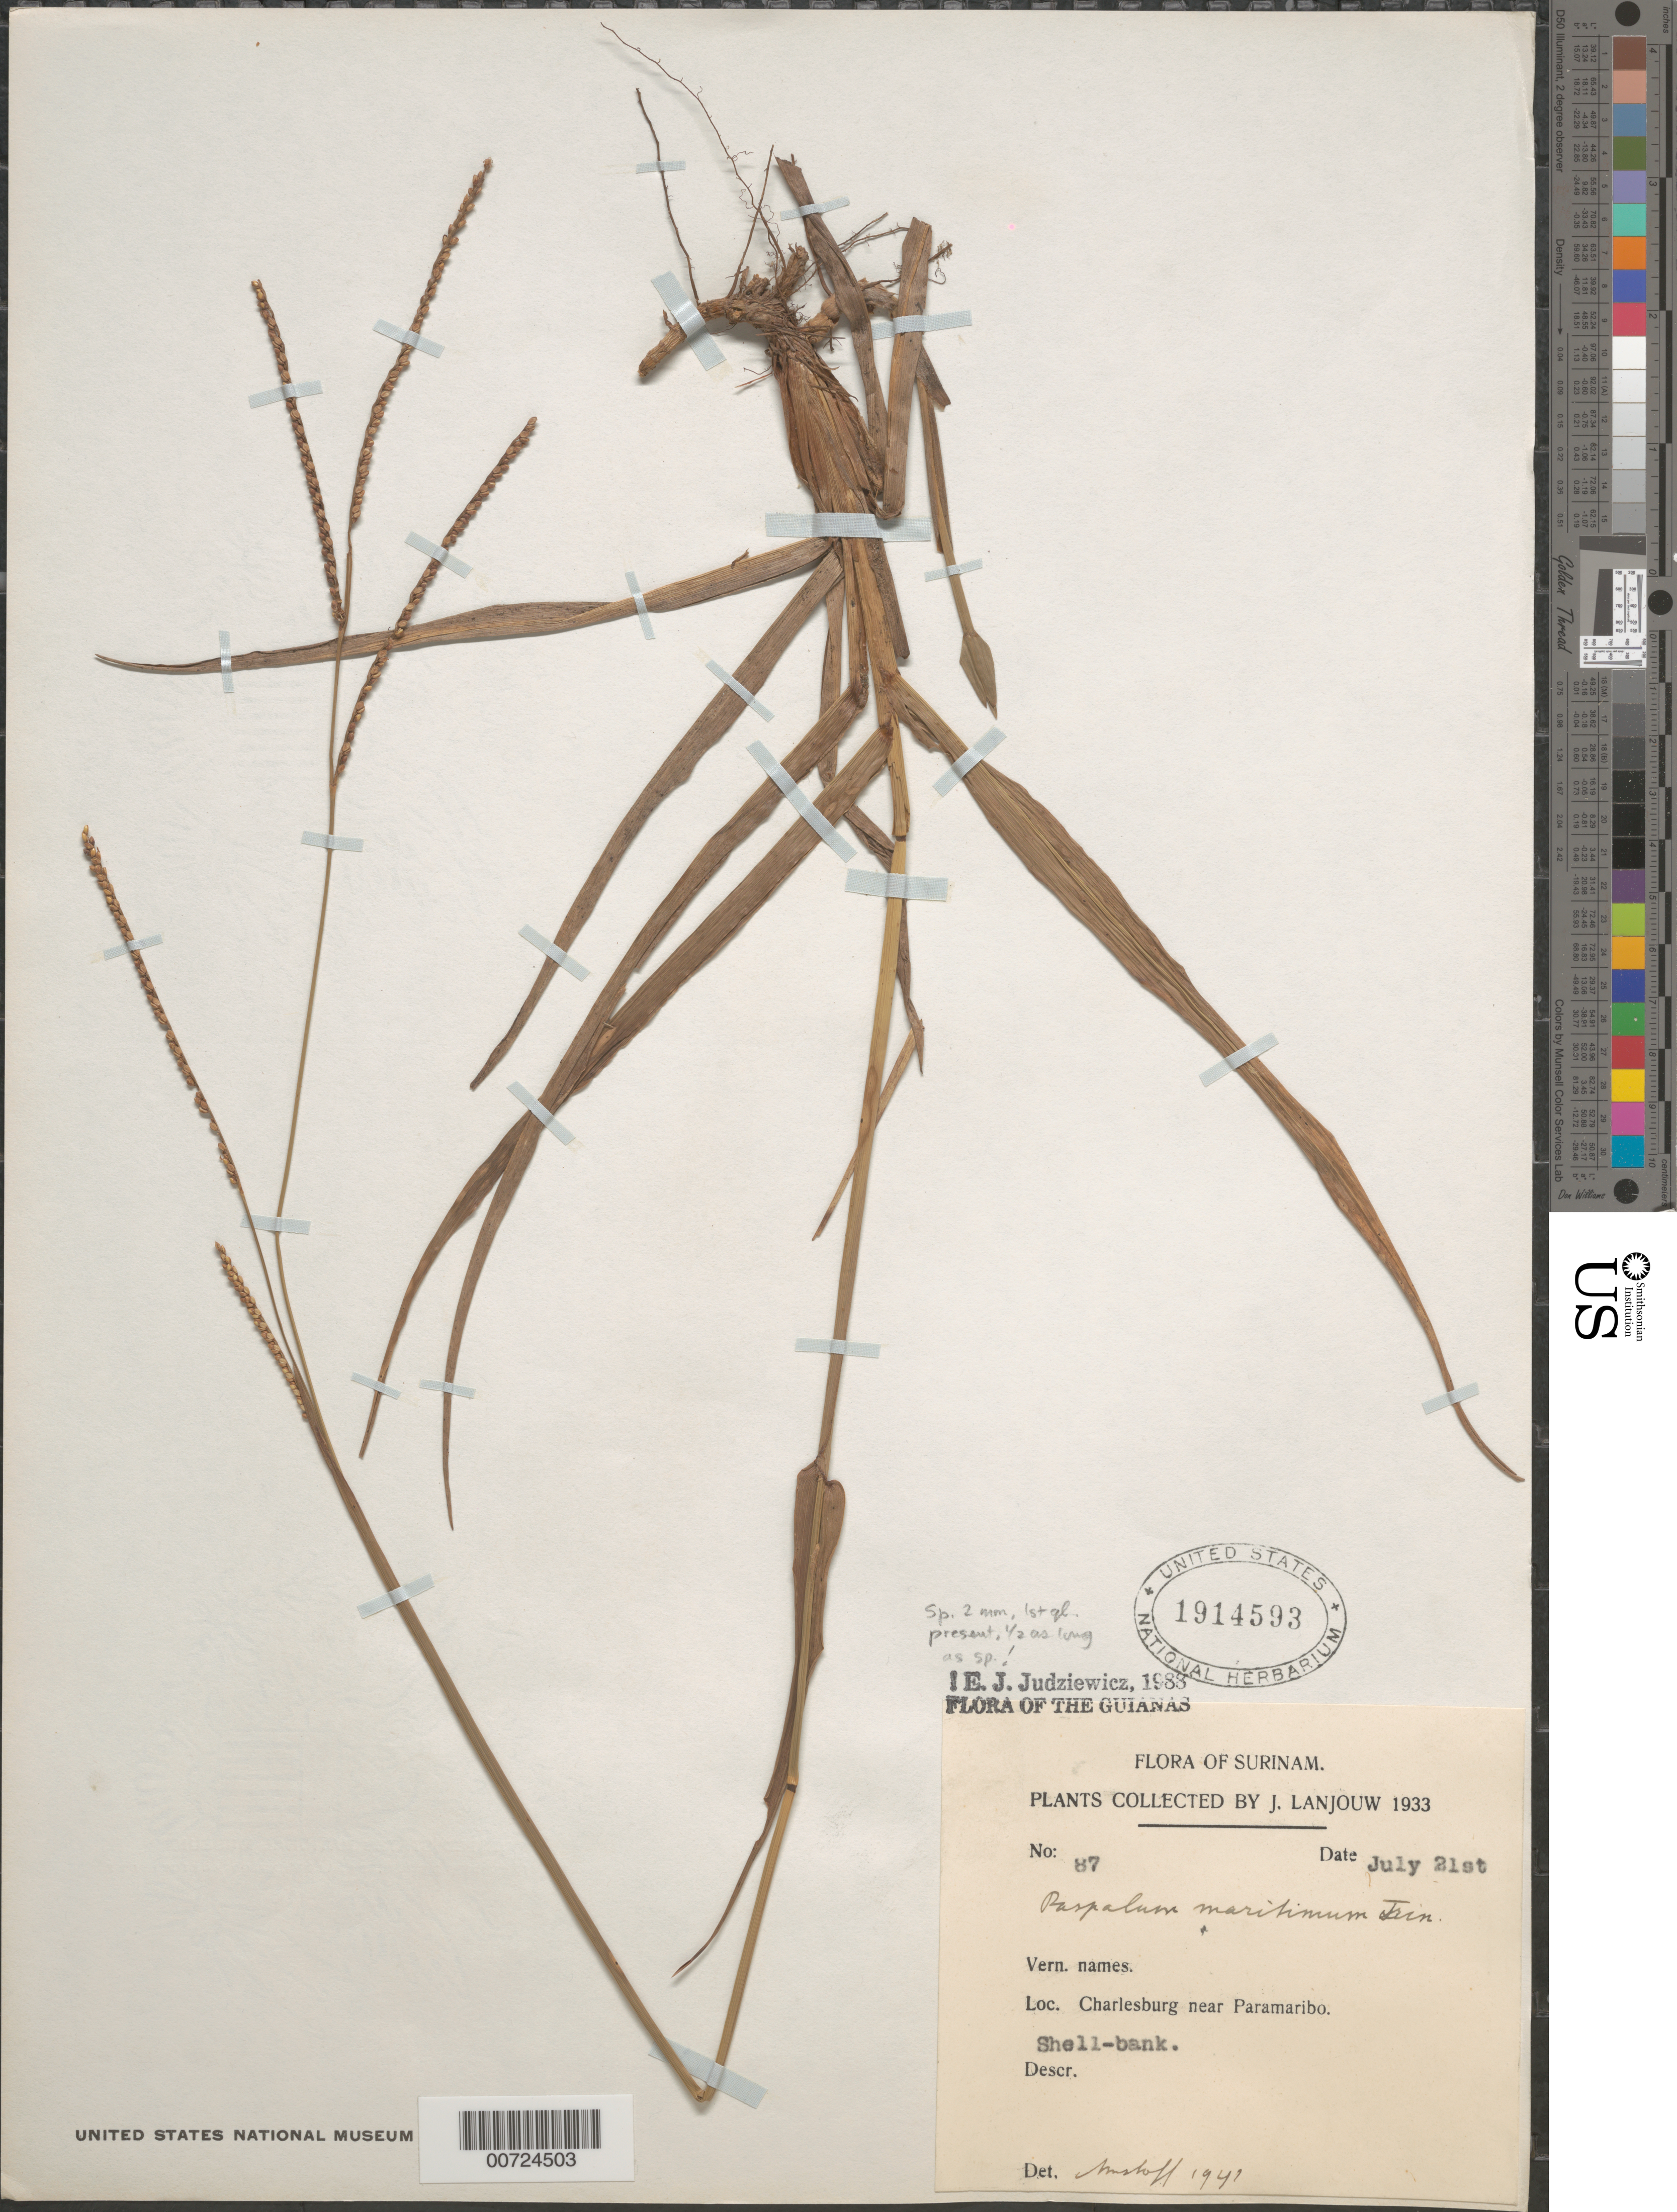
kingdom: Plantae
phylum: Tracheophyta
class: Liliopsida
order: Poales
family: Poaceae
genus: Paspalum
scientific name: Paspalum maritimum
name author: Trin.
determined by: Judziewicz, E. J.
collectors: J. Lanjouw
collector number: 87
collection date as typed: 21-Jul-33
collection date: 1933-07-21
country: Suriname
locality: Charlesburg, near Paramaribo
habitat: Shell-bank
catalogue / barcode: US 1914593